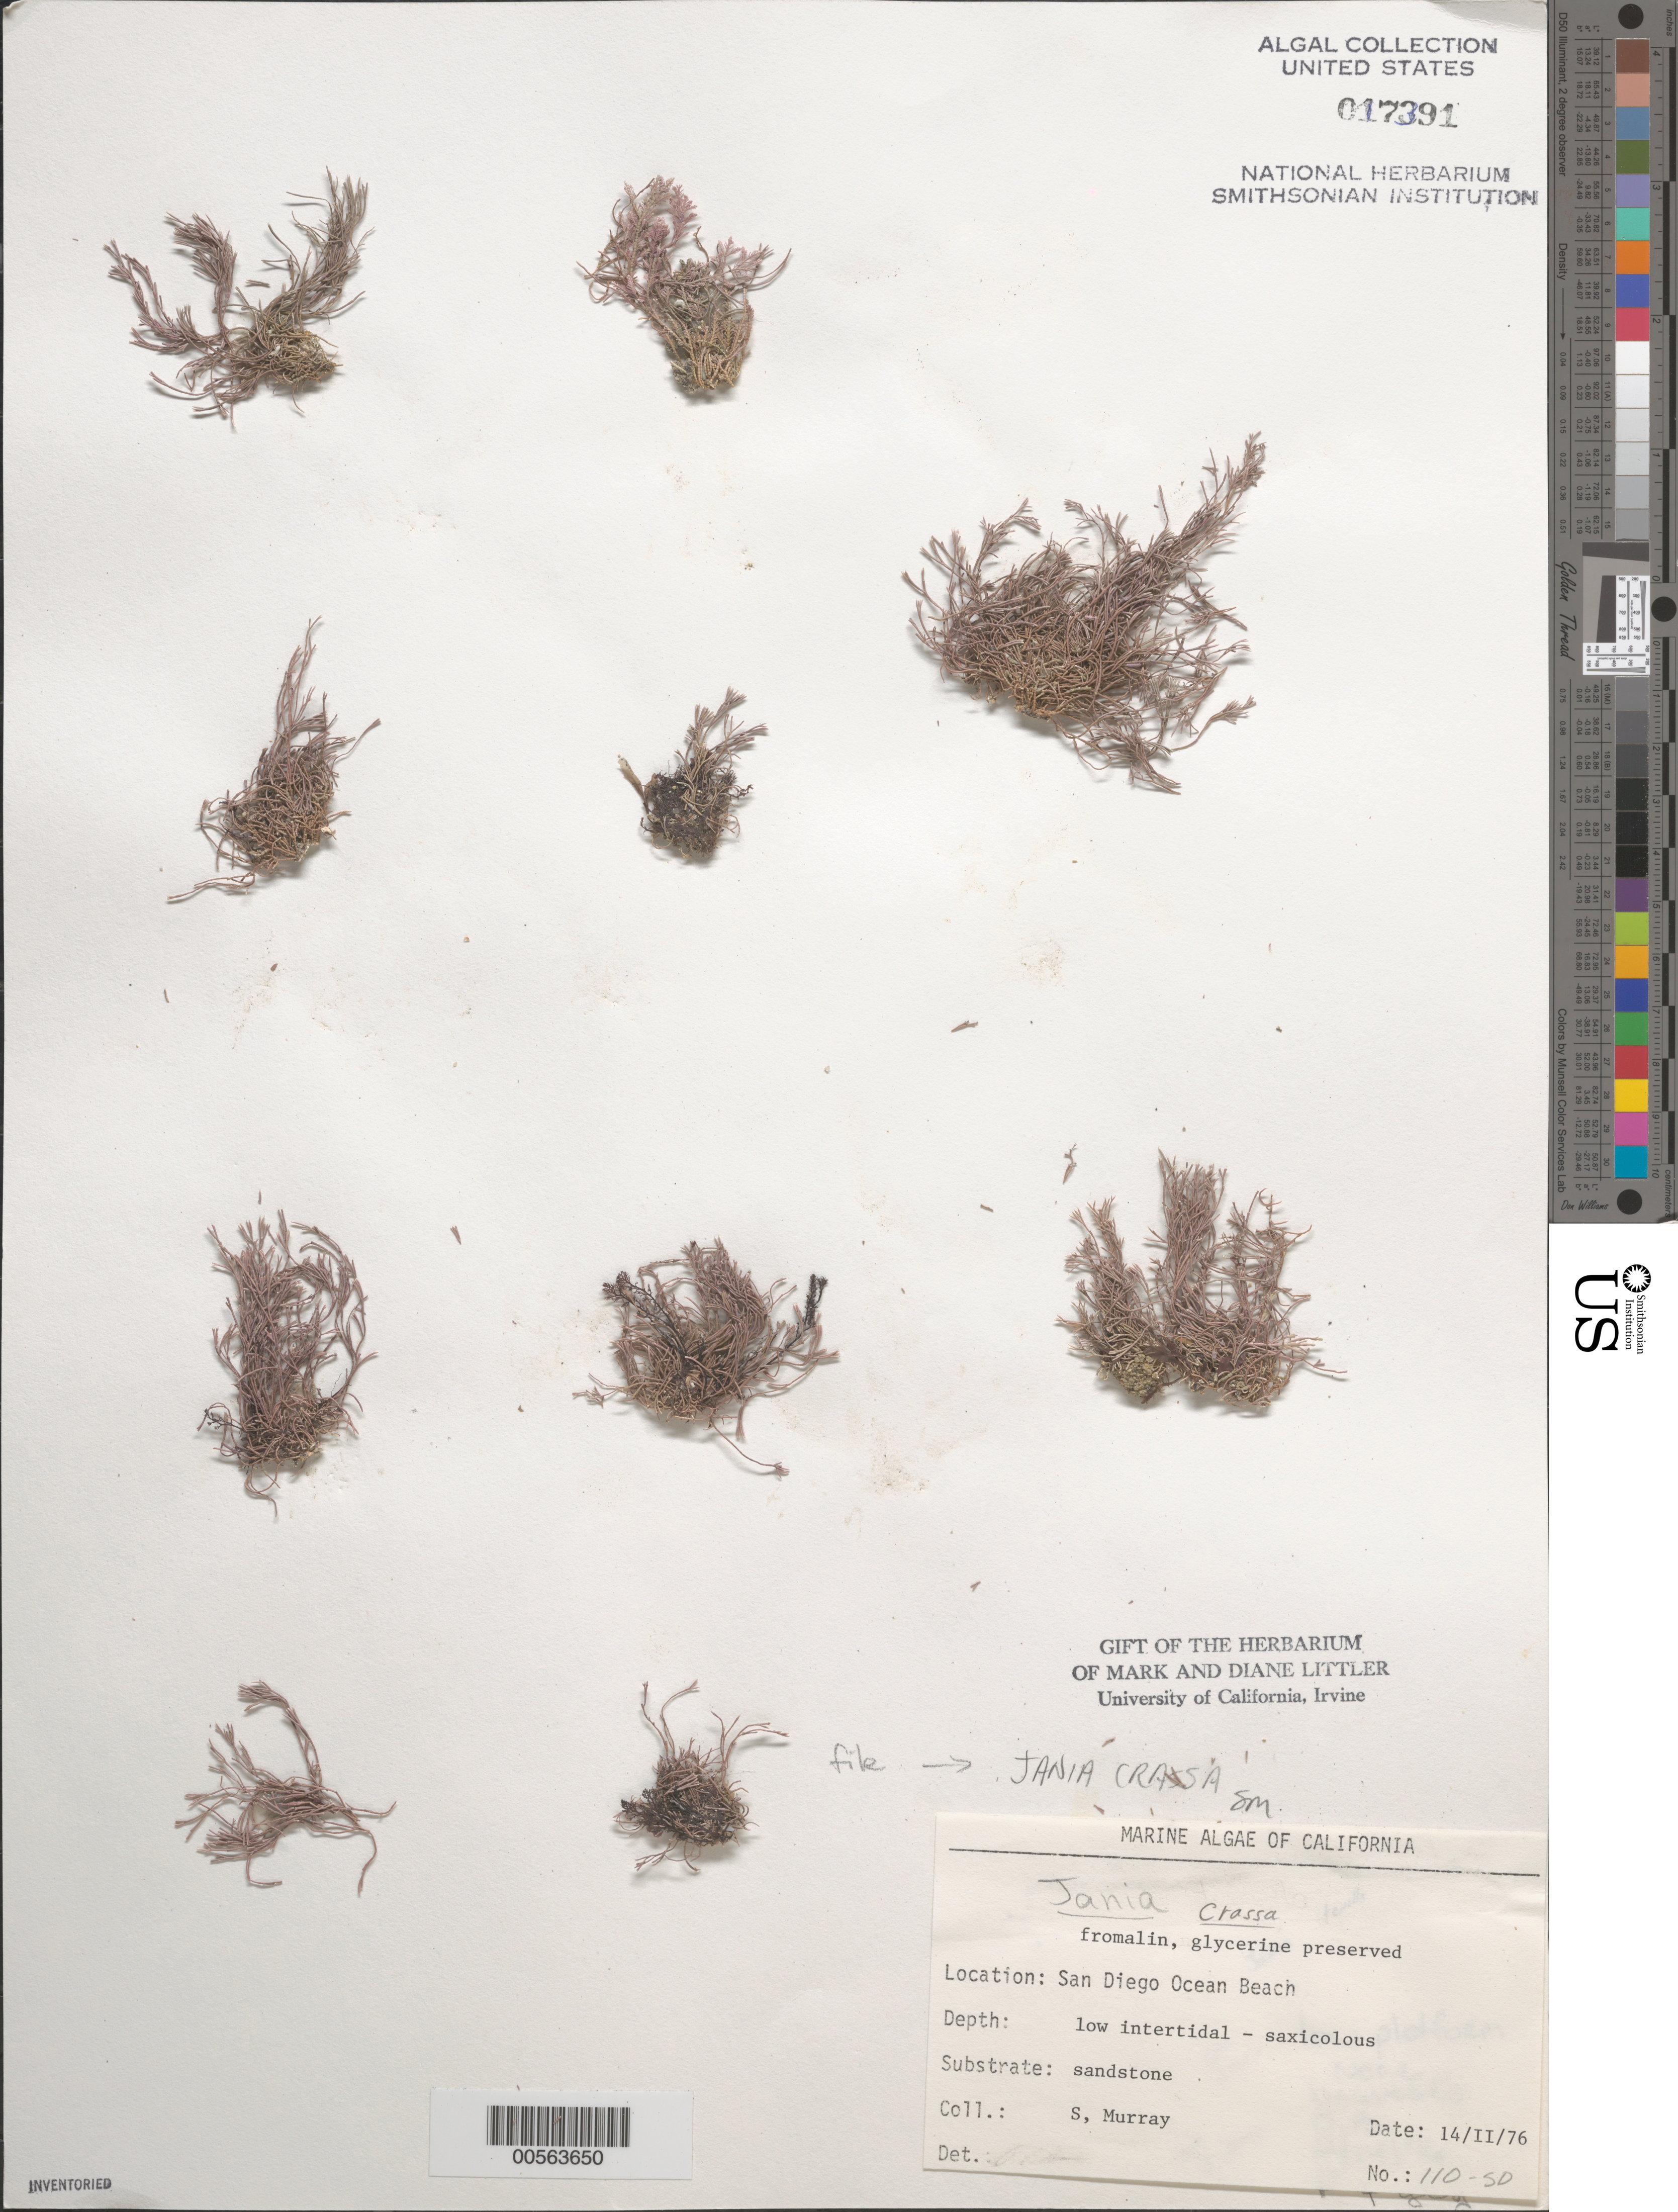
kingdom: Plantae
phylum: Rhodophyta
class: Florideophyceae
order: Corallinales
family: Corallinaceae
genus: Jania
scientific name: Jania crassa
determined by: Murray, S. N.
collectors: S. N. Murray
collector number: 110-SD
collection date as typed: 14 Feb 1976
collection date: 1976-02-14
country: United States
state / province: California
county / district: San Diego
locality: Ocean Beach, end of Del Monte Street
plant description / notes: BLM-SOCALBIGHT Rocky Intertidal Survey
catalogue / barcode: US 17391